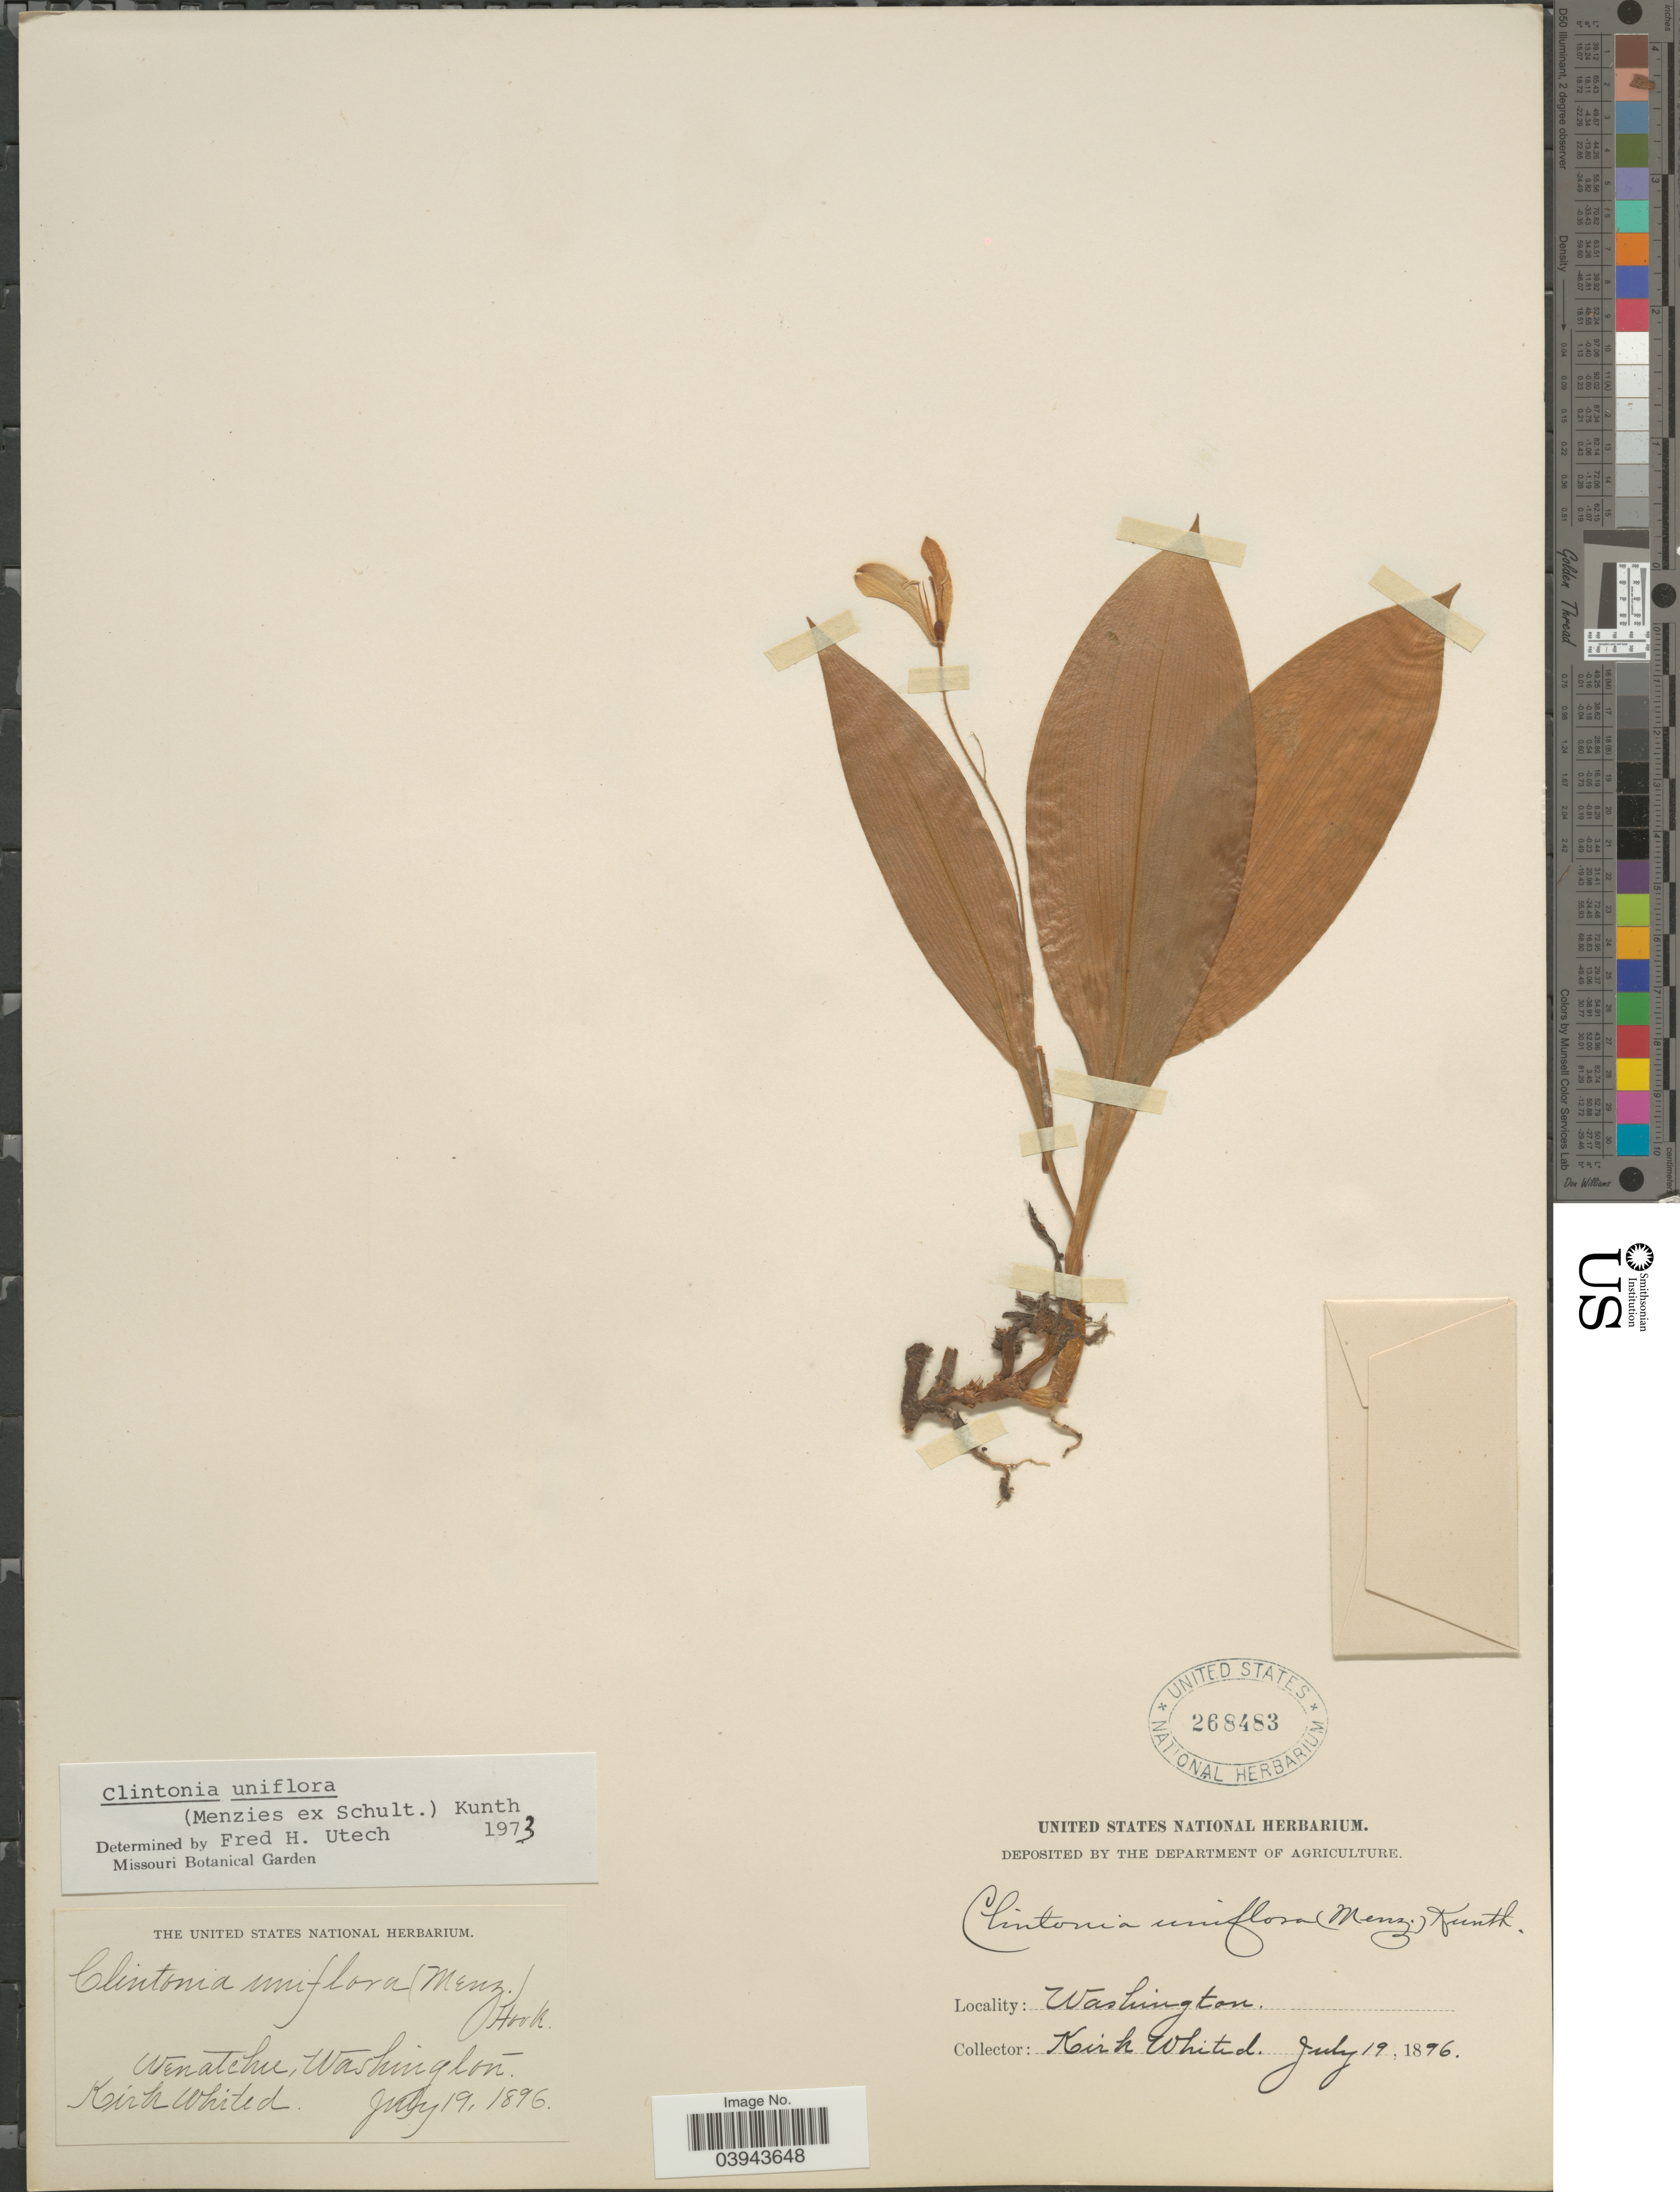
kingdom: Plantae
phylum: Tracheophyta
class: Liliopsida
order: Liliales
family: Liliaceae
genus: Clintonia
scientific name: Clintonia uniflora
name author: Kunth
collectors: K. Whited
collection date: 1896-07-19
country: United States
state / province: Washington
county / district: Chelan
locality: Wenatchee.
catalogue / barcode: US 268483